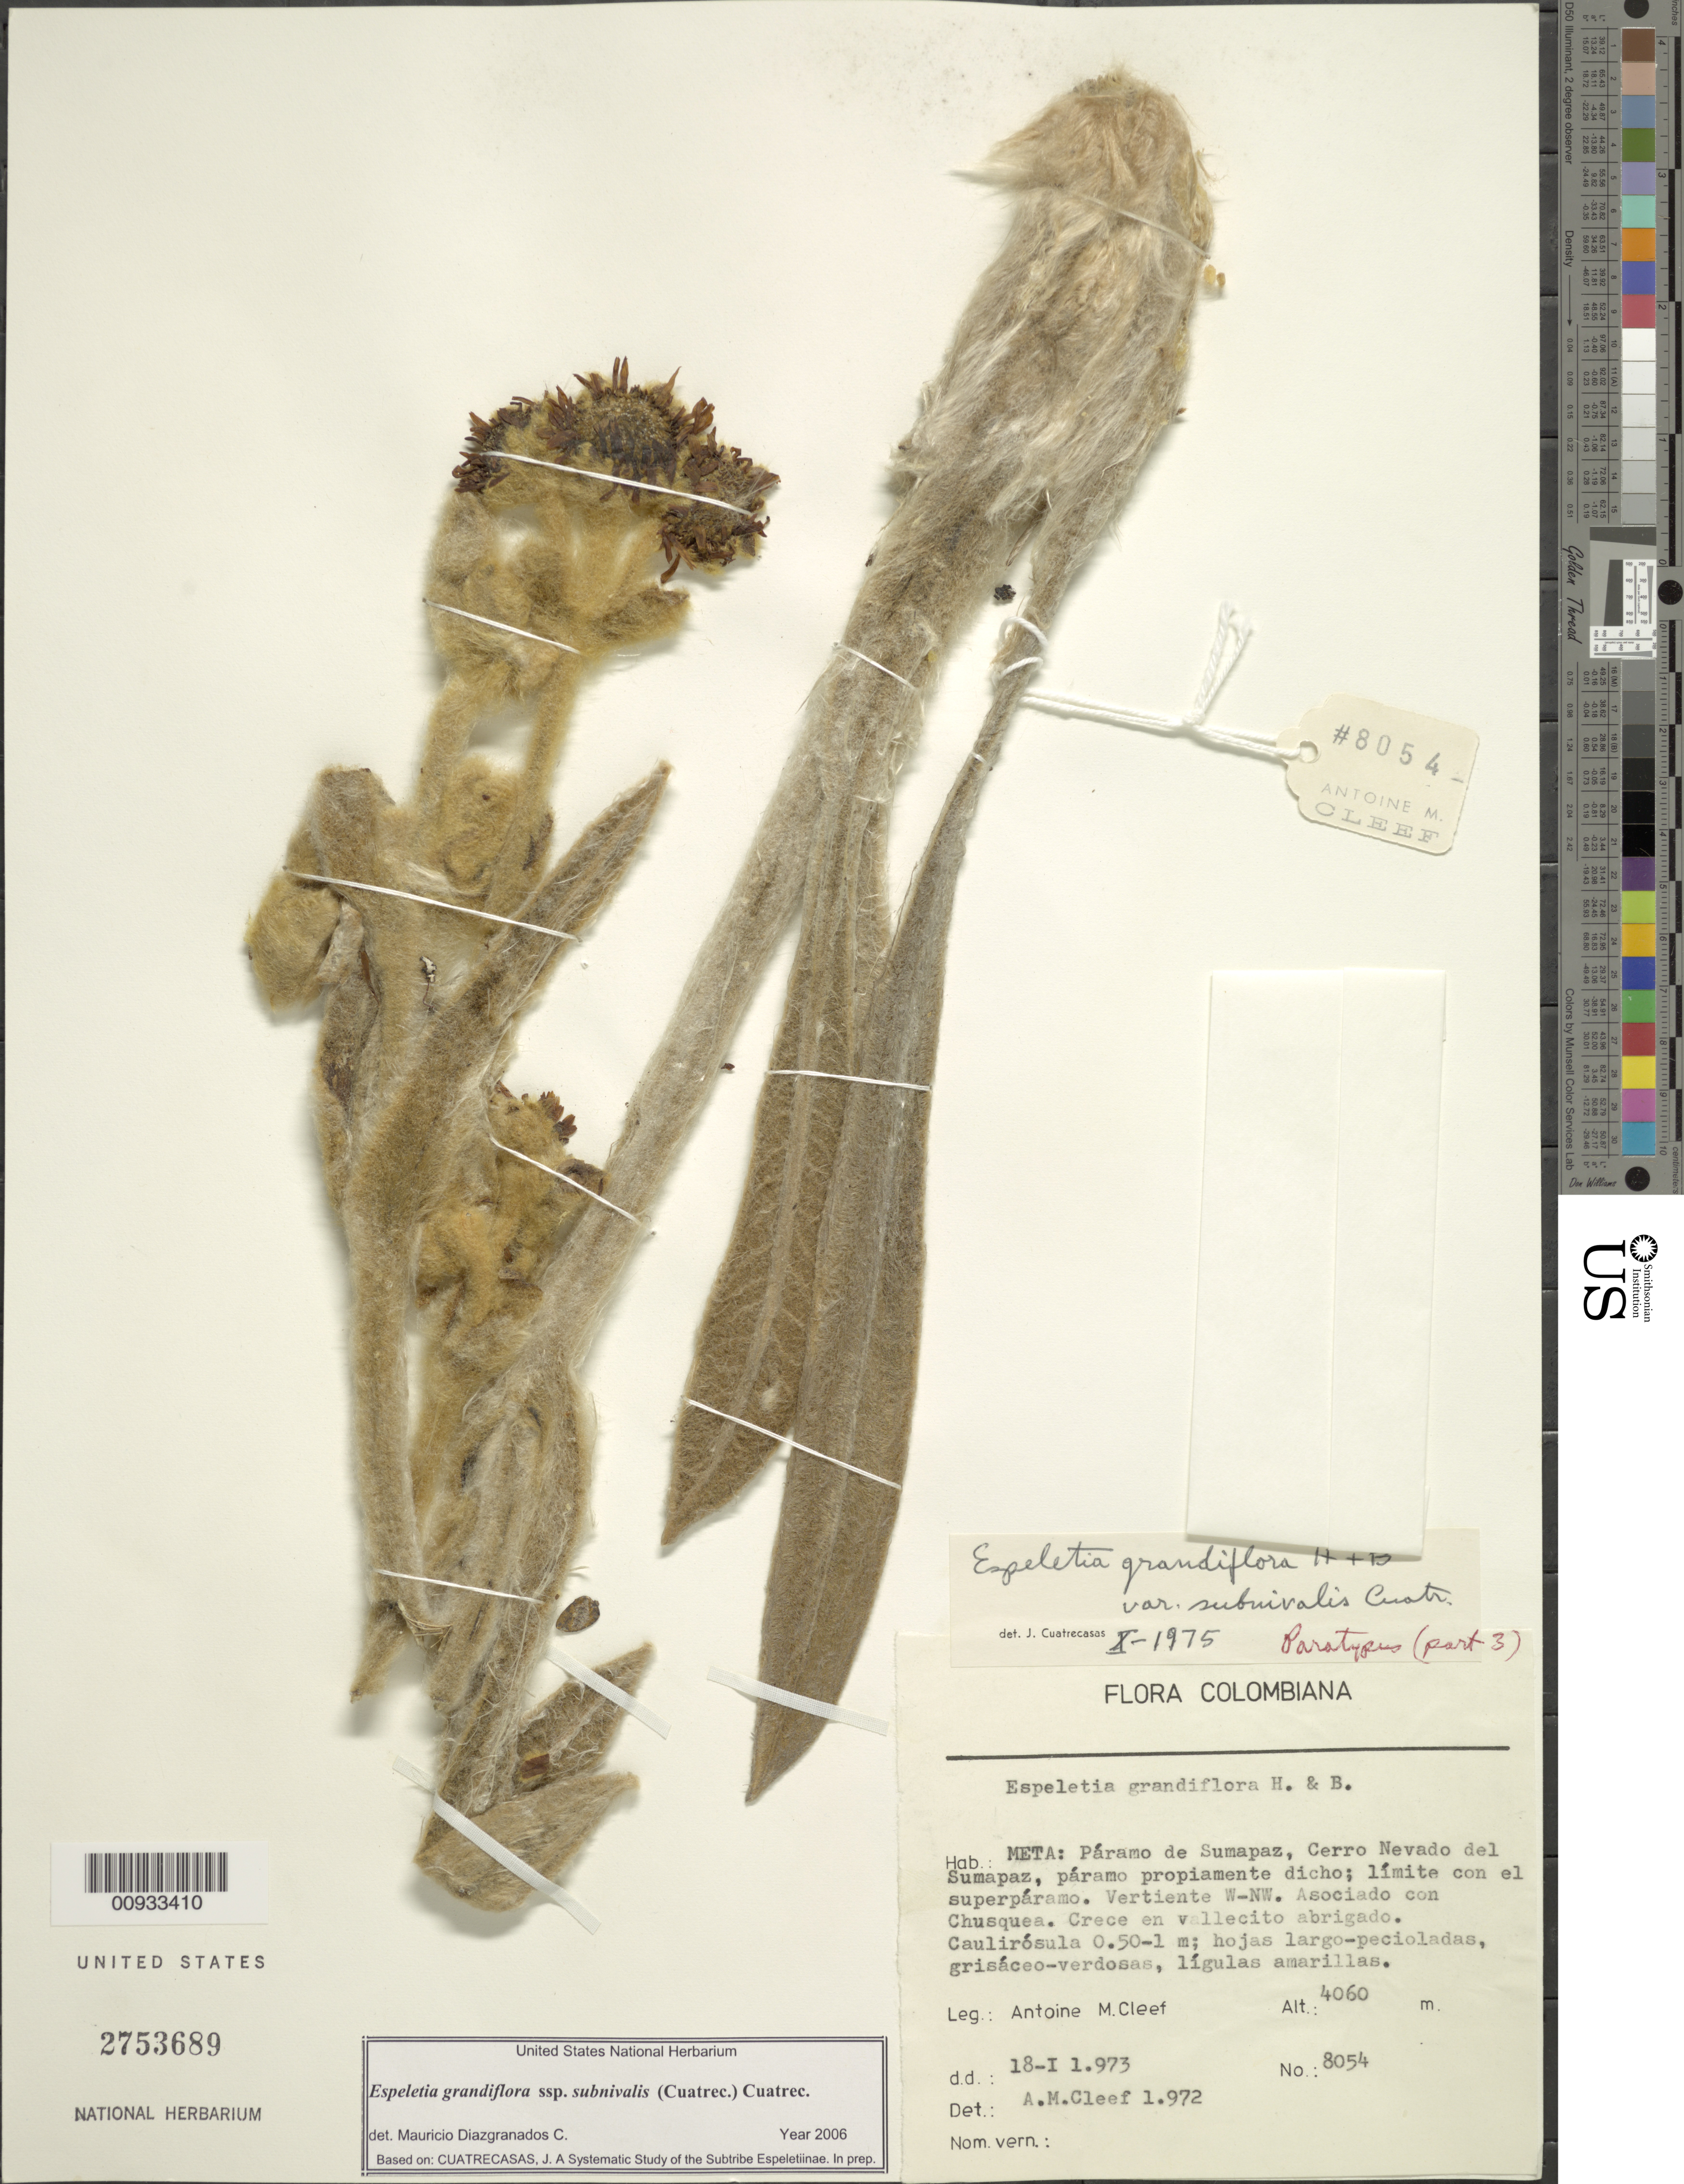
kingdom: Plantae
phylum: Tracheophyta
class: Magnoliopsida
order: Asterales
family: Asteraceae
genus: Espeletia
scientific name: Espeletia grandiflora subsp. subnivalis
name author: (Cuatrec.) Cuatrec.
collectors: A. M. Cleef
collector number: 8054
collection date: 1973-01-18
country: Colombia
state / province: Meta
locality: Páramo de Sumapáz. Cerro Nevado del Sumapaz. Vertiente W-NW.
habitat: Asociado con Chusquea. Crece en vallecito abrigado, en páramo propiamente dicho, límite con el superpáramo.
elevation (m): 4060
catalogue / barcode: US 2753689